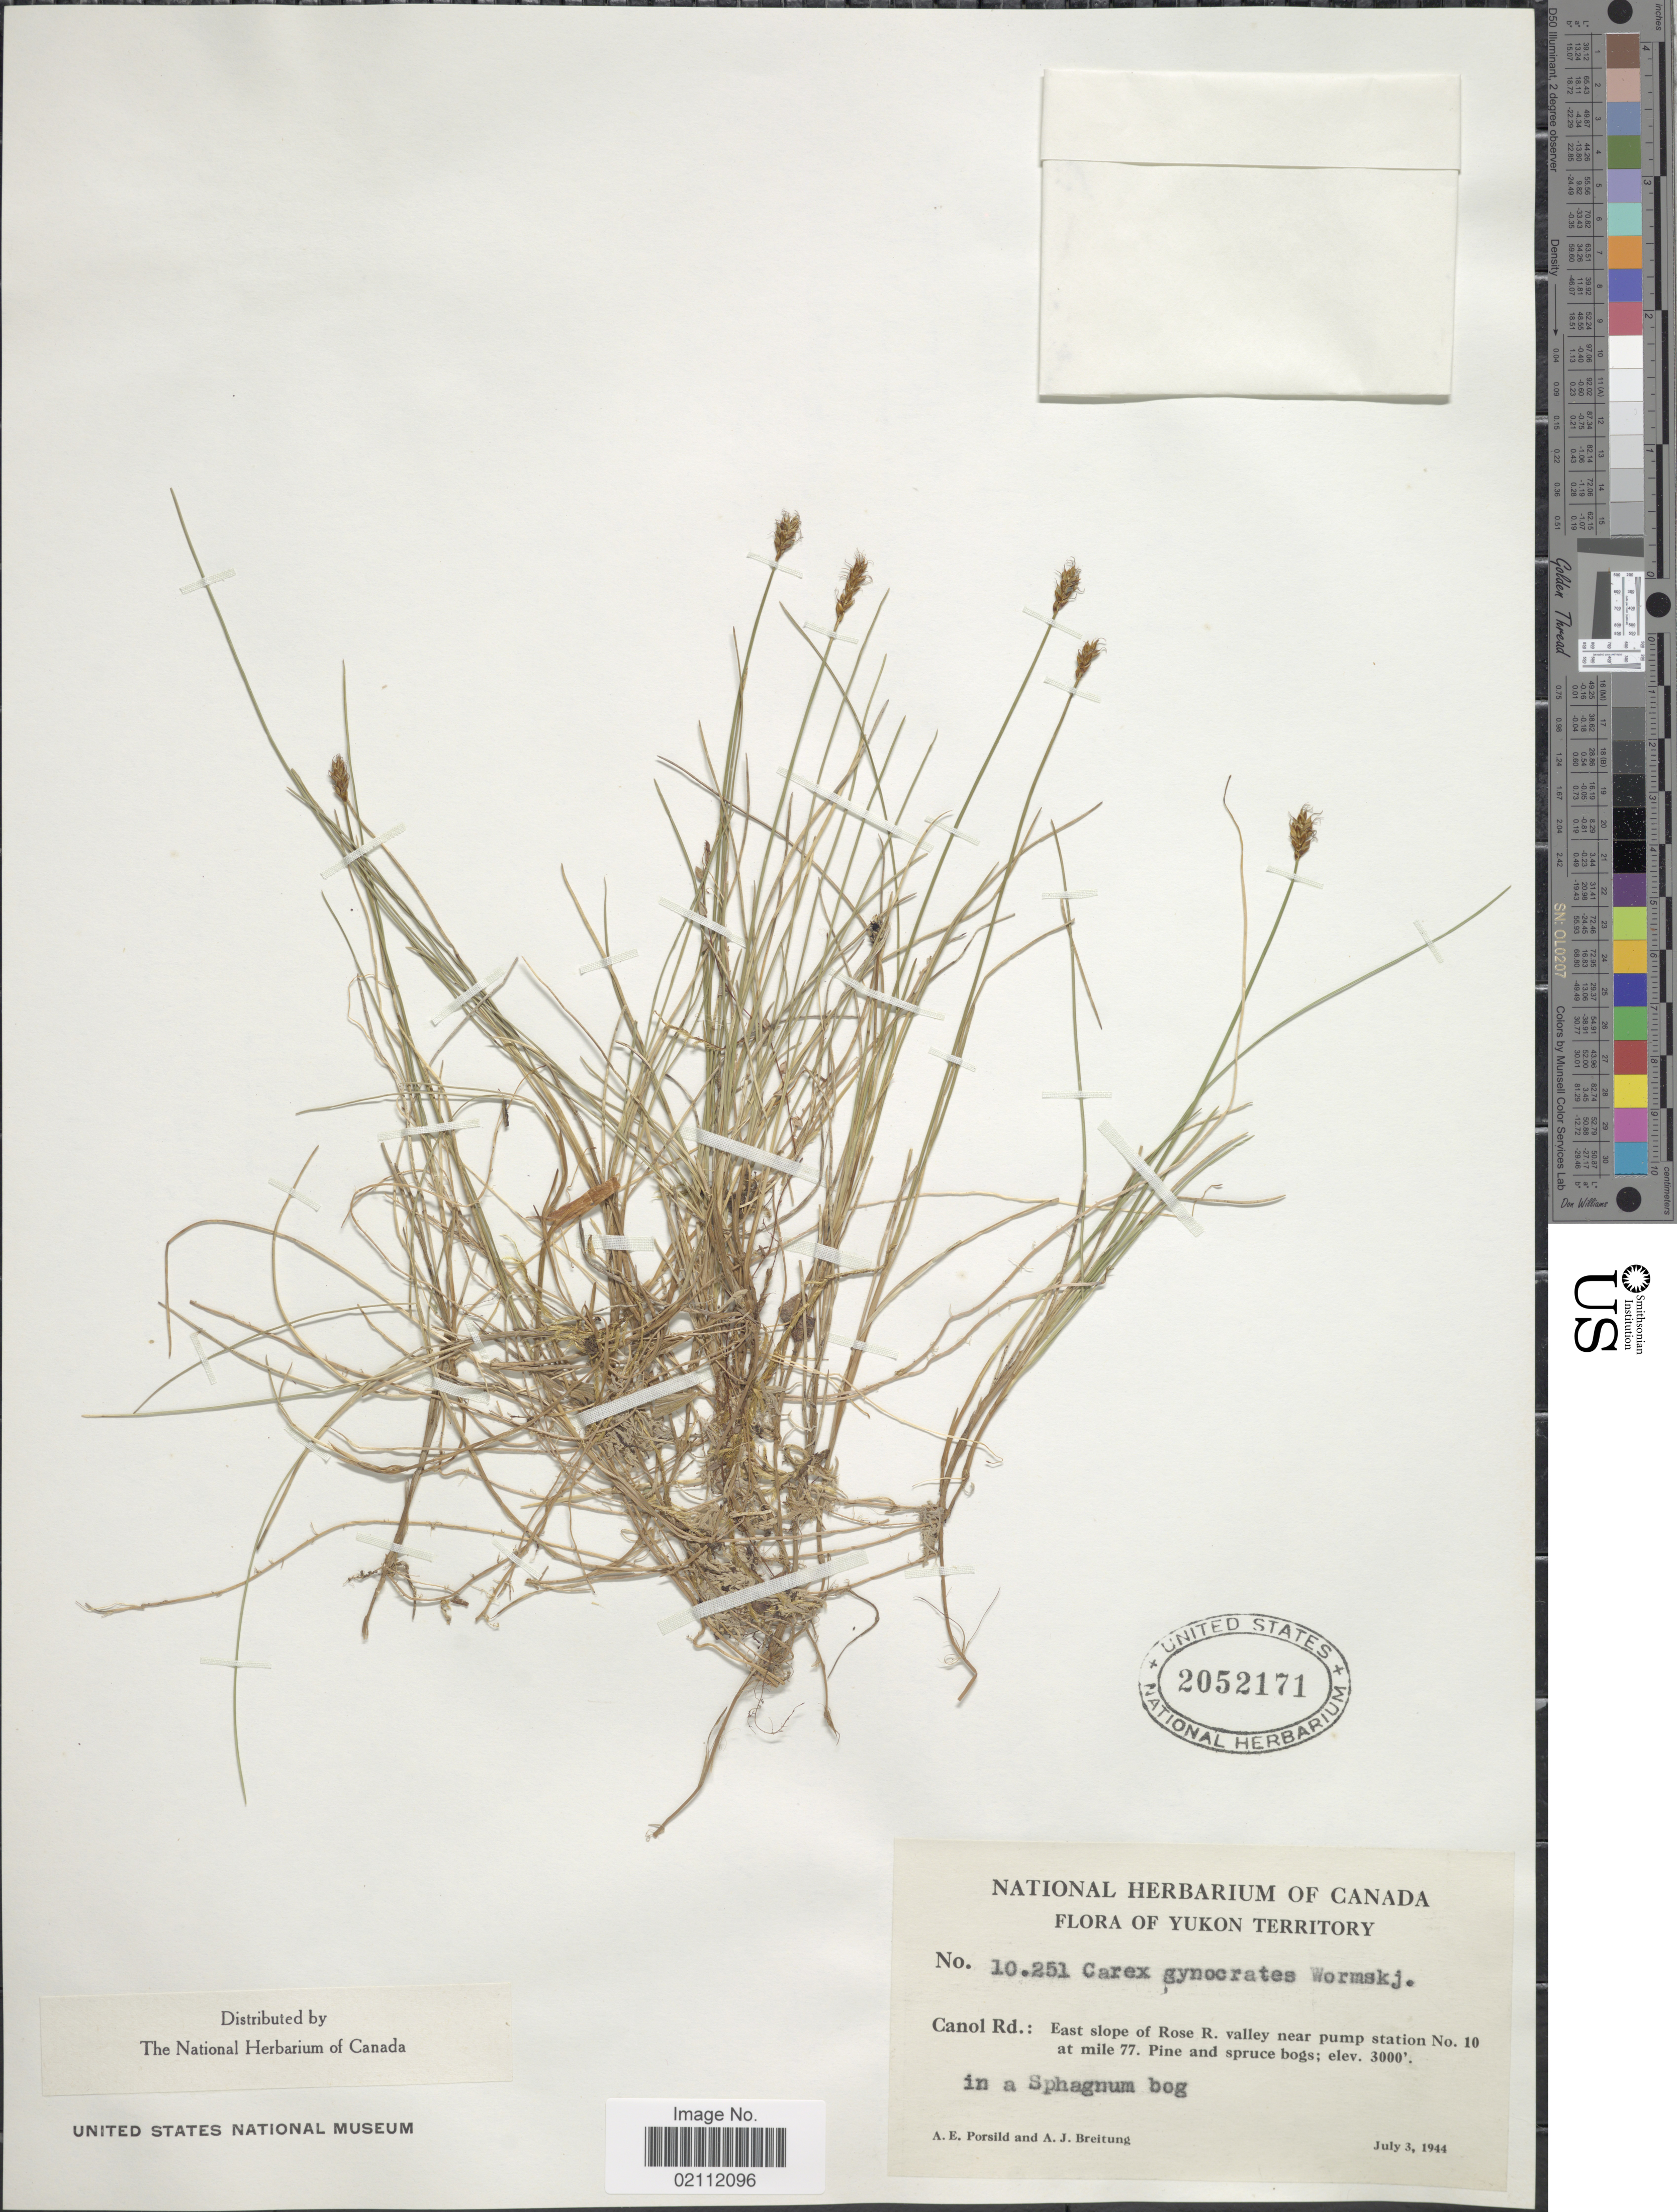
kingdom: Plantae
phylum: Tracheophyta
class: Liliopsida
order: Poales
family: Cyperaceae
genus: Carex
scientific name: Carex nardina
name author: (Hornem.) Fr.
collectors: A. E. Porsild & A. Breitung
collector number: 10251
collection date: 1944-07-03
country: Canada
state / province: Yukon Territory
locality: Canol Rd.: East slope of Rose R. valley near pump station No. 10 at mile 77.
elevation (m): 914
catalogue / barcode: US 2052171